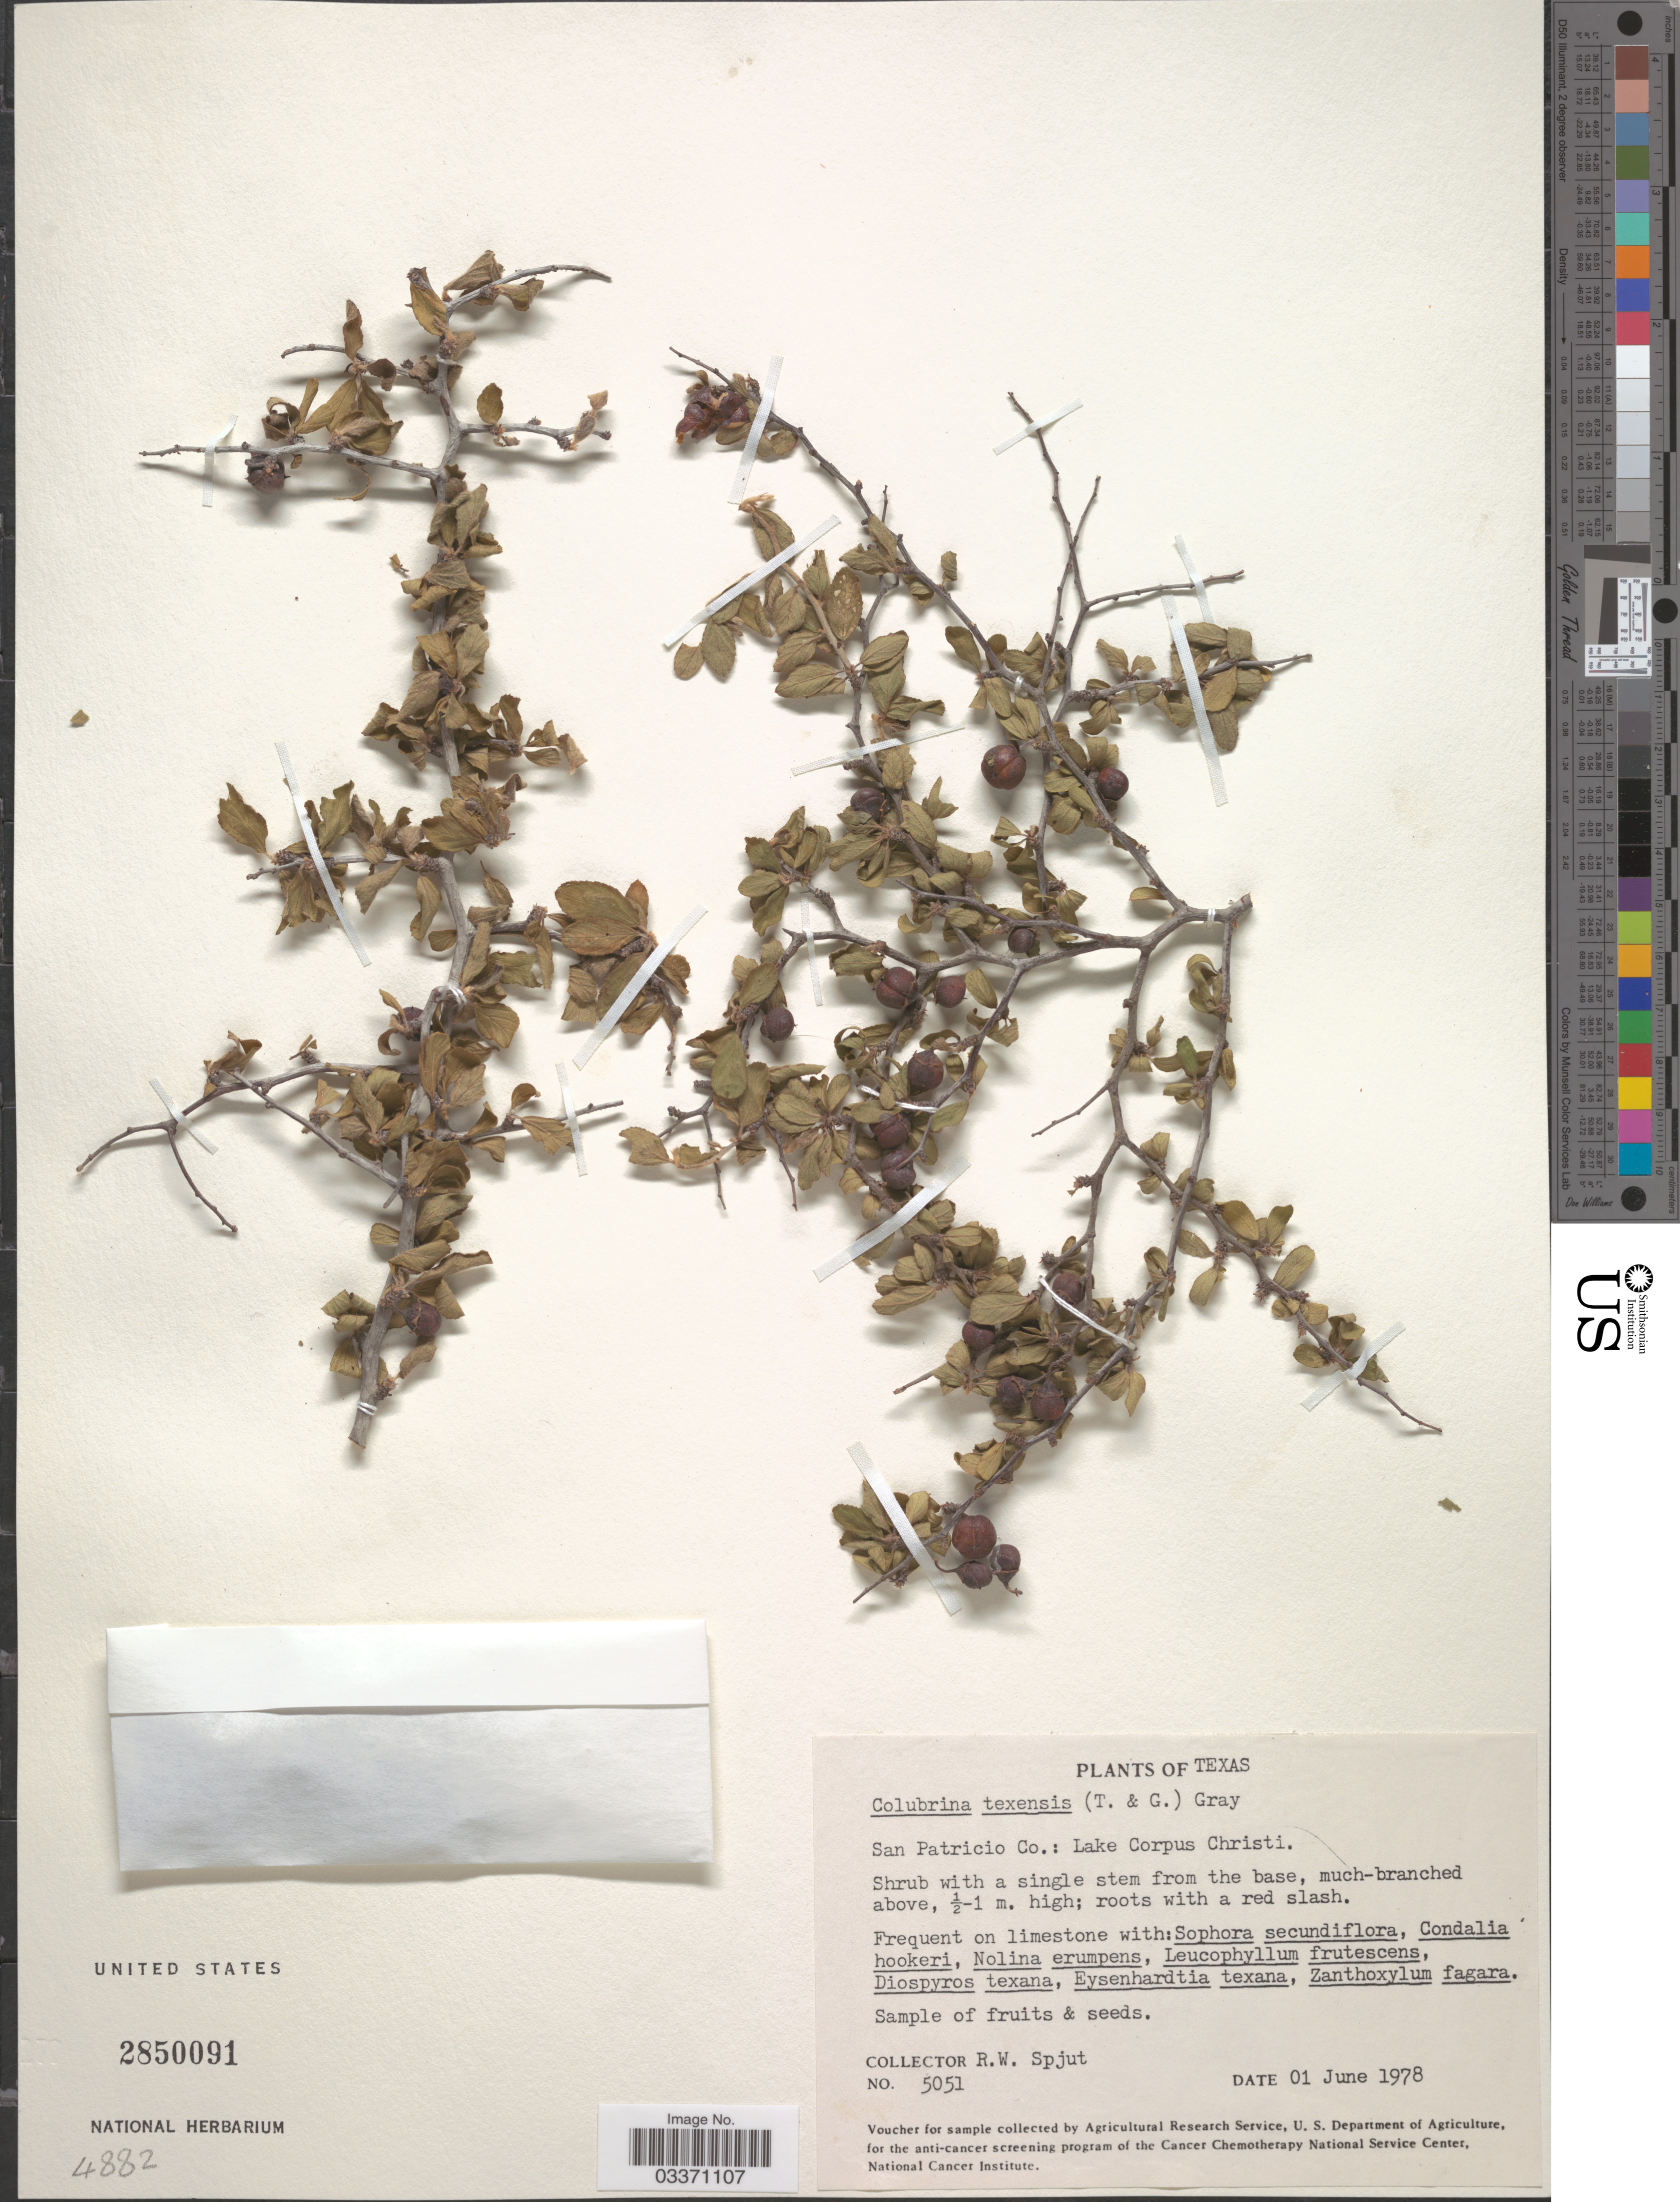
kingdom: Plantae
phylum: Tracheophyta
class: Magnoliopsida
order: Rosales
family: Rhamnaceae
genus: Colubrina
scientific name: Colubrina texensis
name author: (Torr. & A. Gray) A. Gray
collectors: R. Spjut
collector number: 5051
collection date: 1978-06-01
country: United States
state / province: Texas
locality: San Patricio Co.: Lake Corpus Christi.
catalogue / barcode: US 2850091